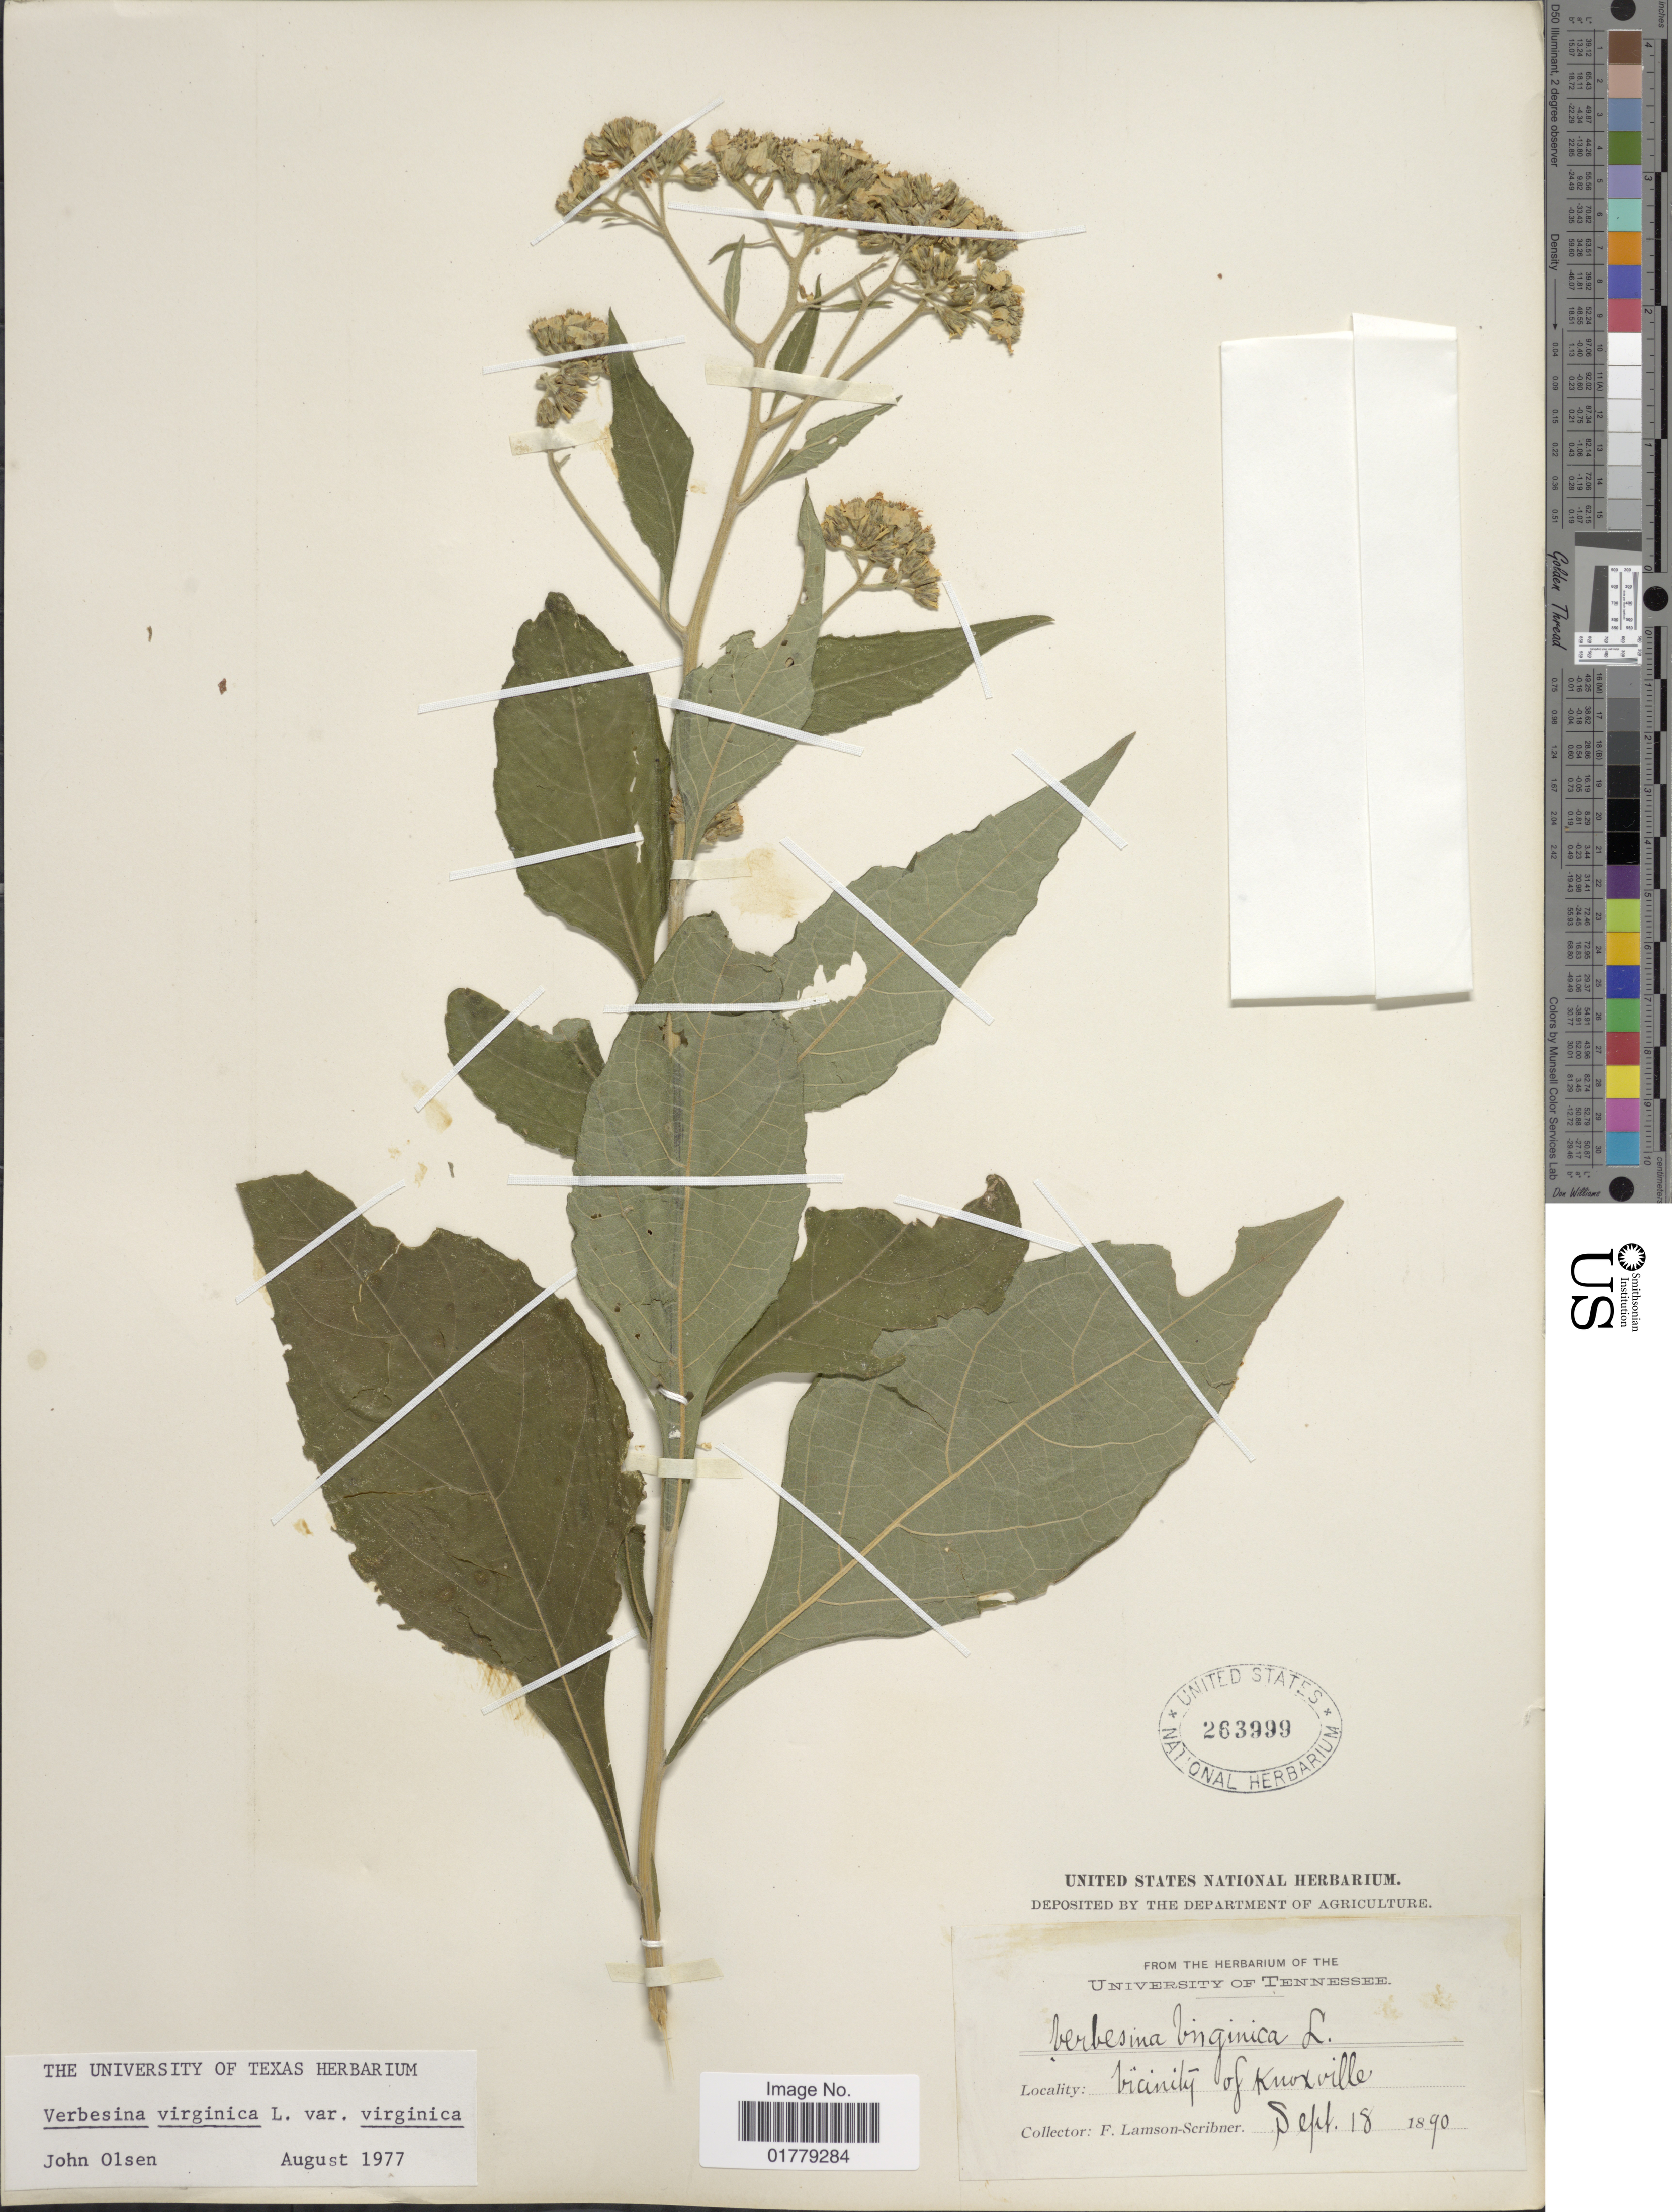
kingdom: Plantae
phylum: Tracheophyta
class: Magnoliopsida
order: Asterales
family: Asteraceae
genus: Verbesina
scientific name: Verbesina virginica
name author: L.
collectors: F. Lamson-Scribner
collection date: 1890-09-18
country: United States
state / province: Tennessee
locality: Vicinity of Knoxville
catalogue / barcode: US 263999